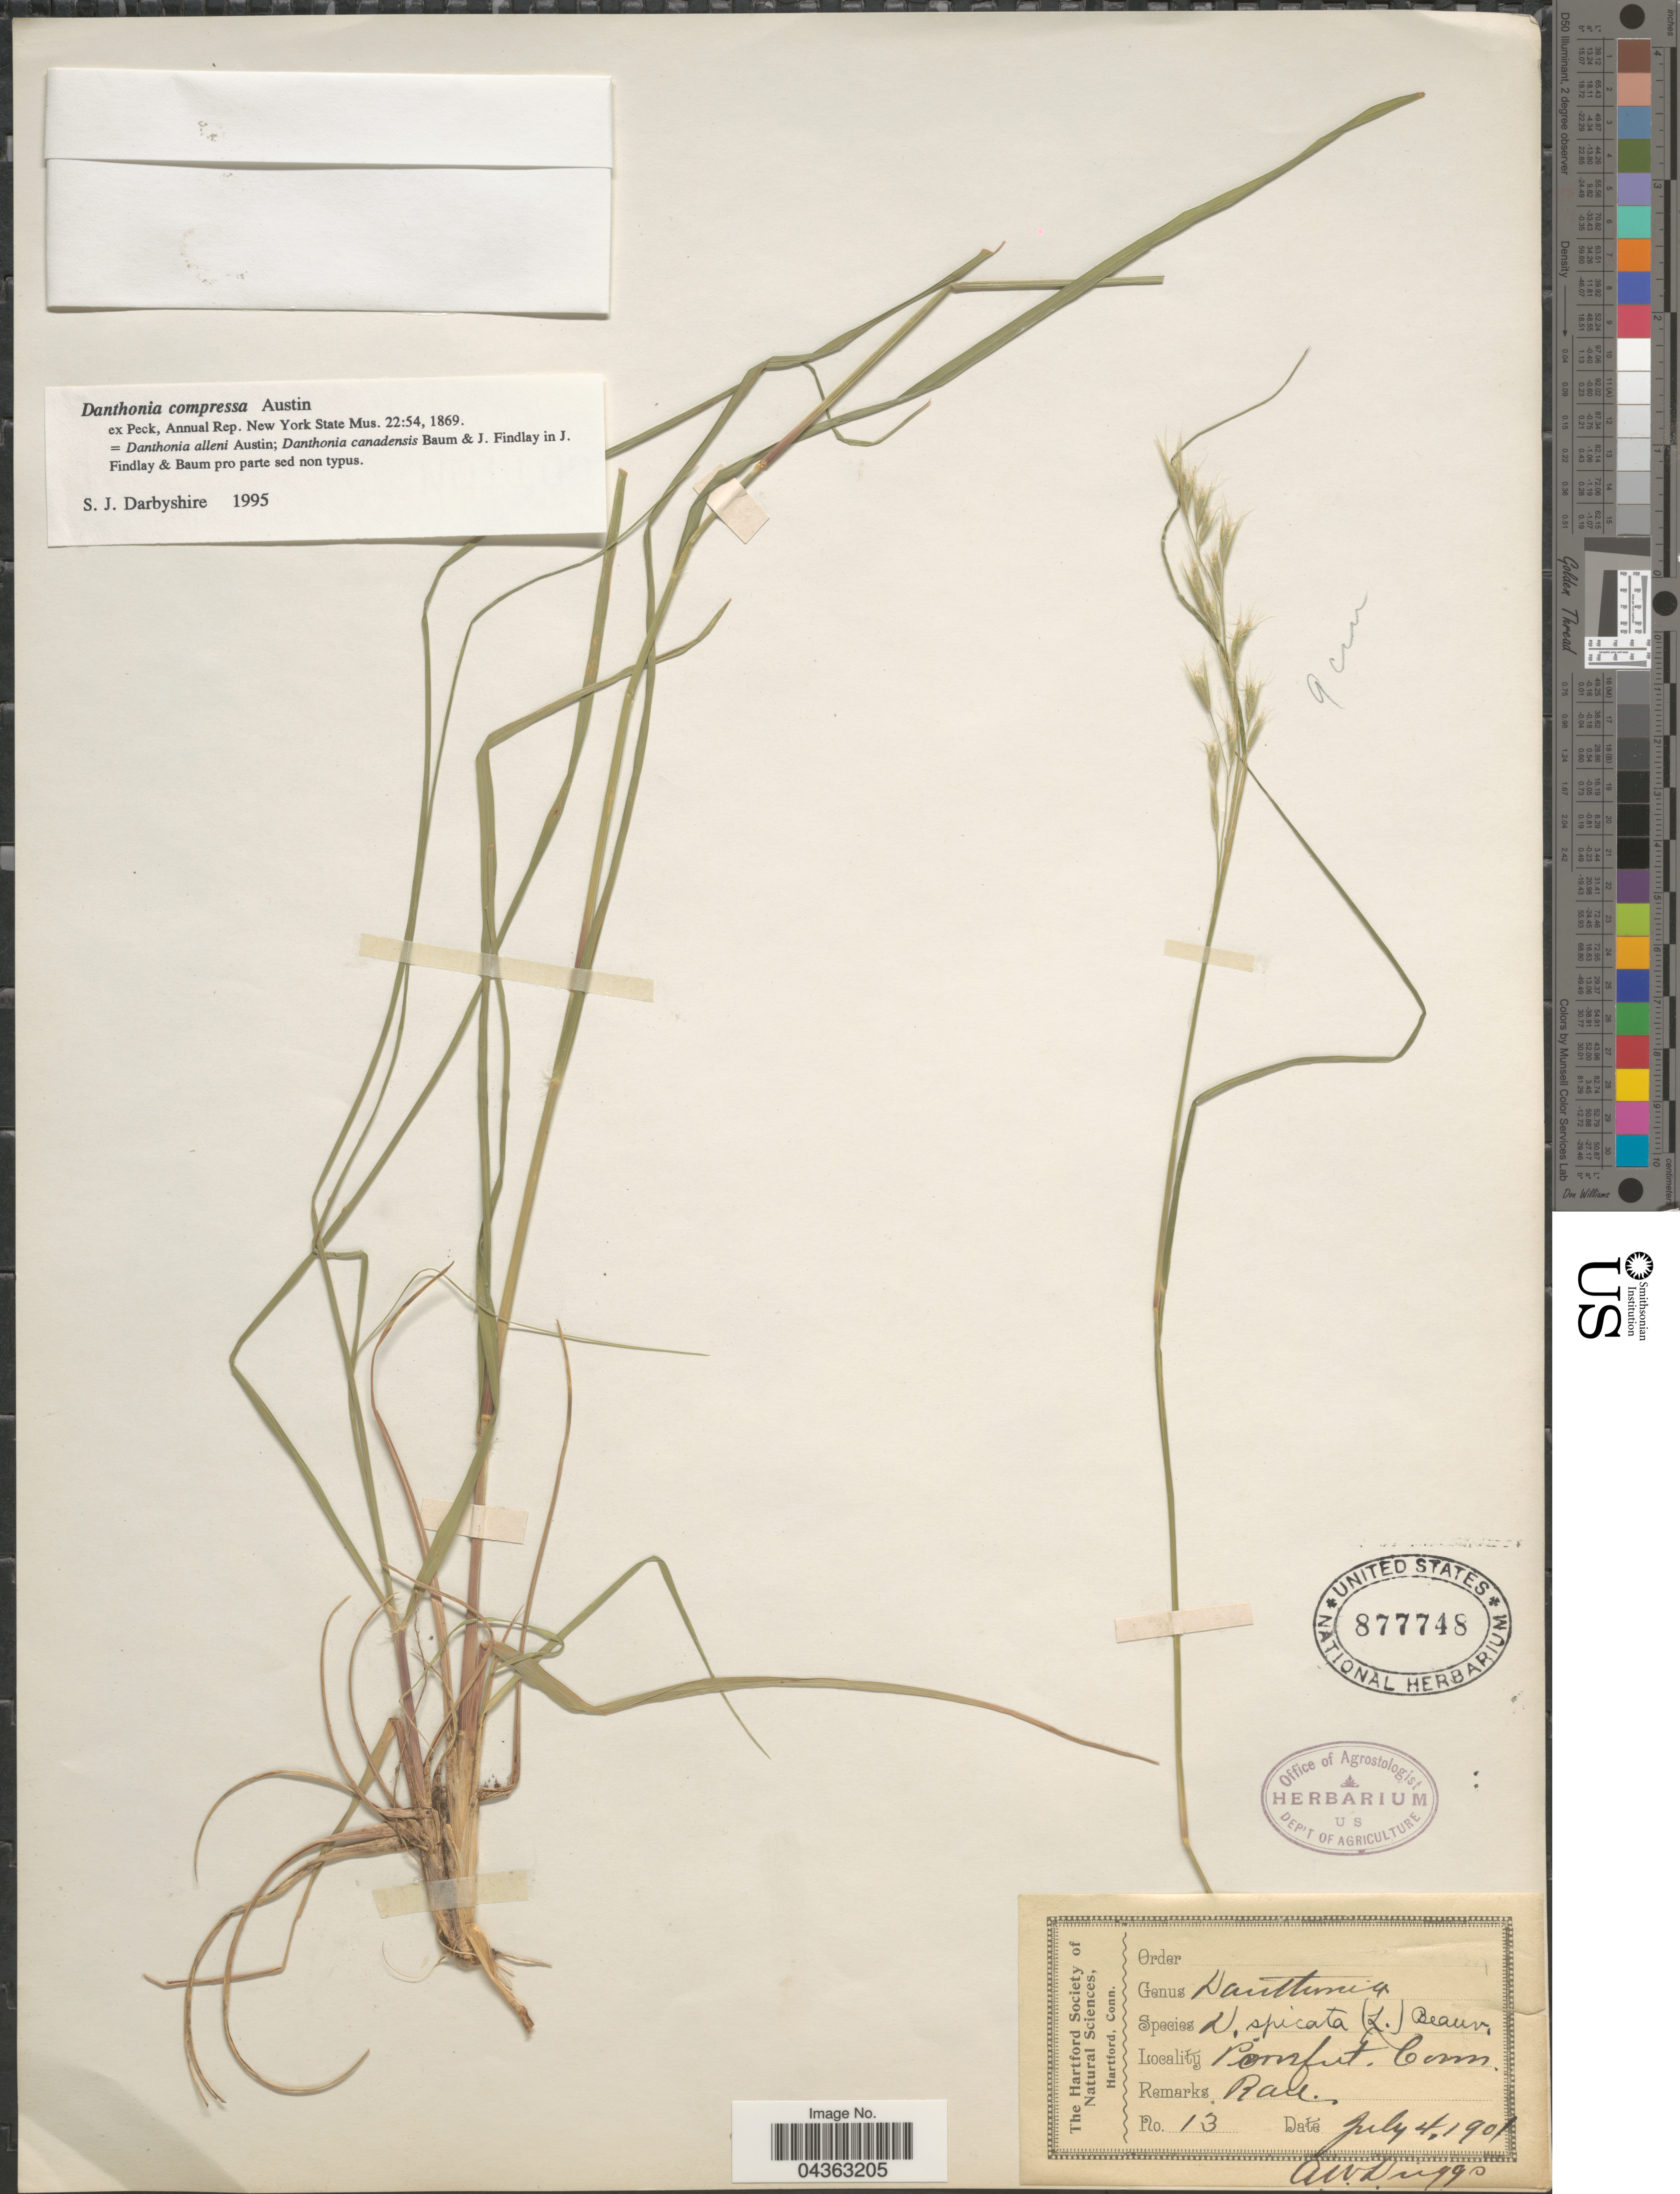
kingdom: Plantae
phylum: Tracheophyta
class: Liliopsida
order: Poales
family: Poaceae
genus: Danthonia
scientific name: Danthonia compressa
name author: Austin in F. Peck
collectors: A. Driggs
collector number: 13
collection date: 1901-07-04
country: United States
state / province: Connecticut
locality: Pomfret.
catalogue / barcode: US 877748